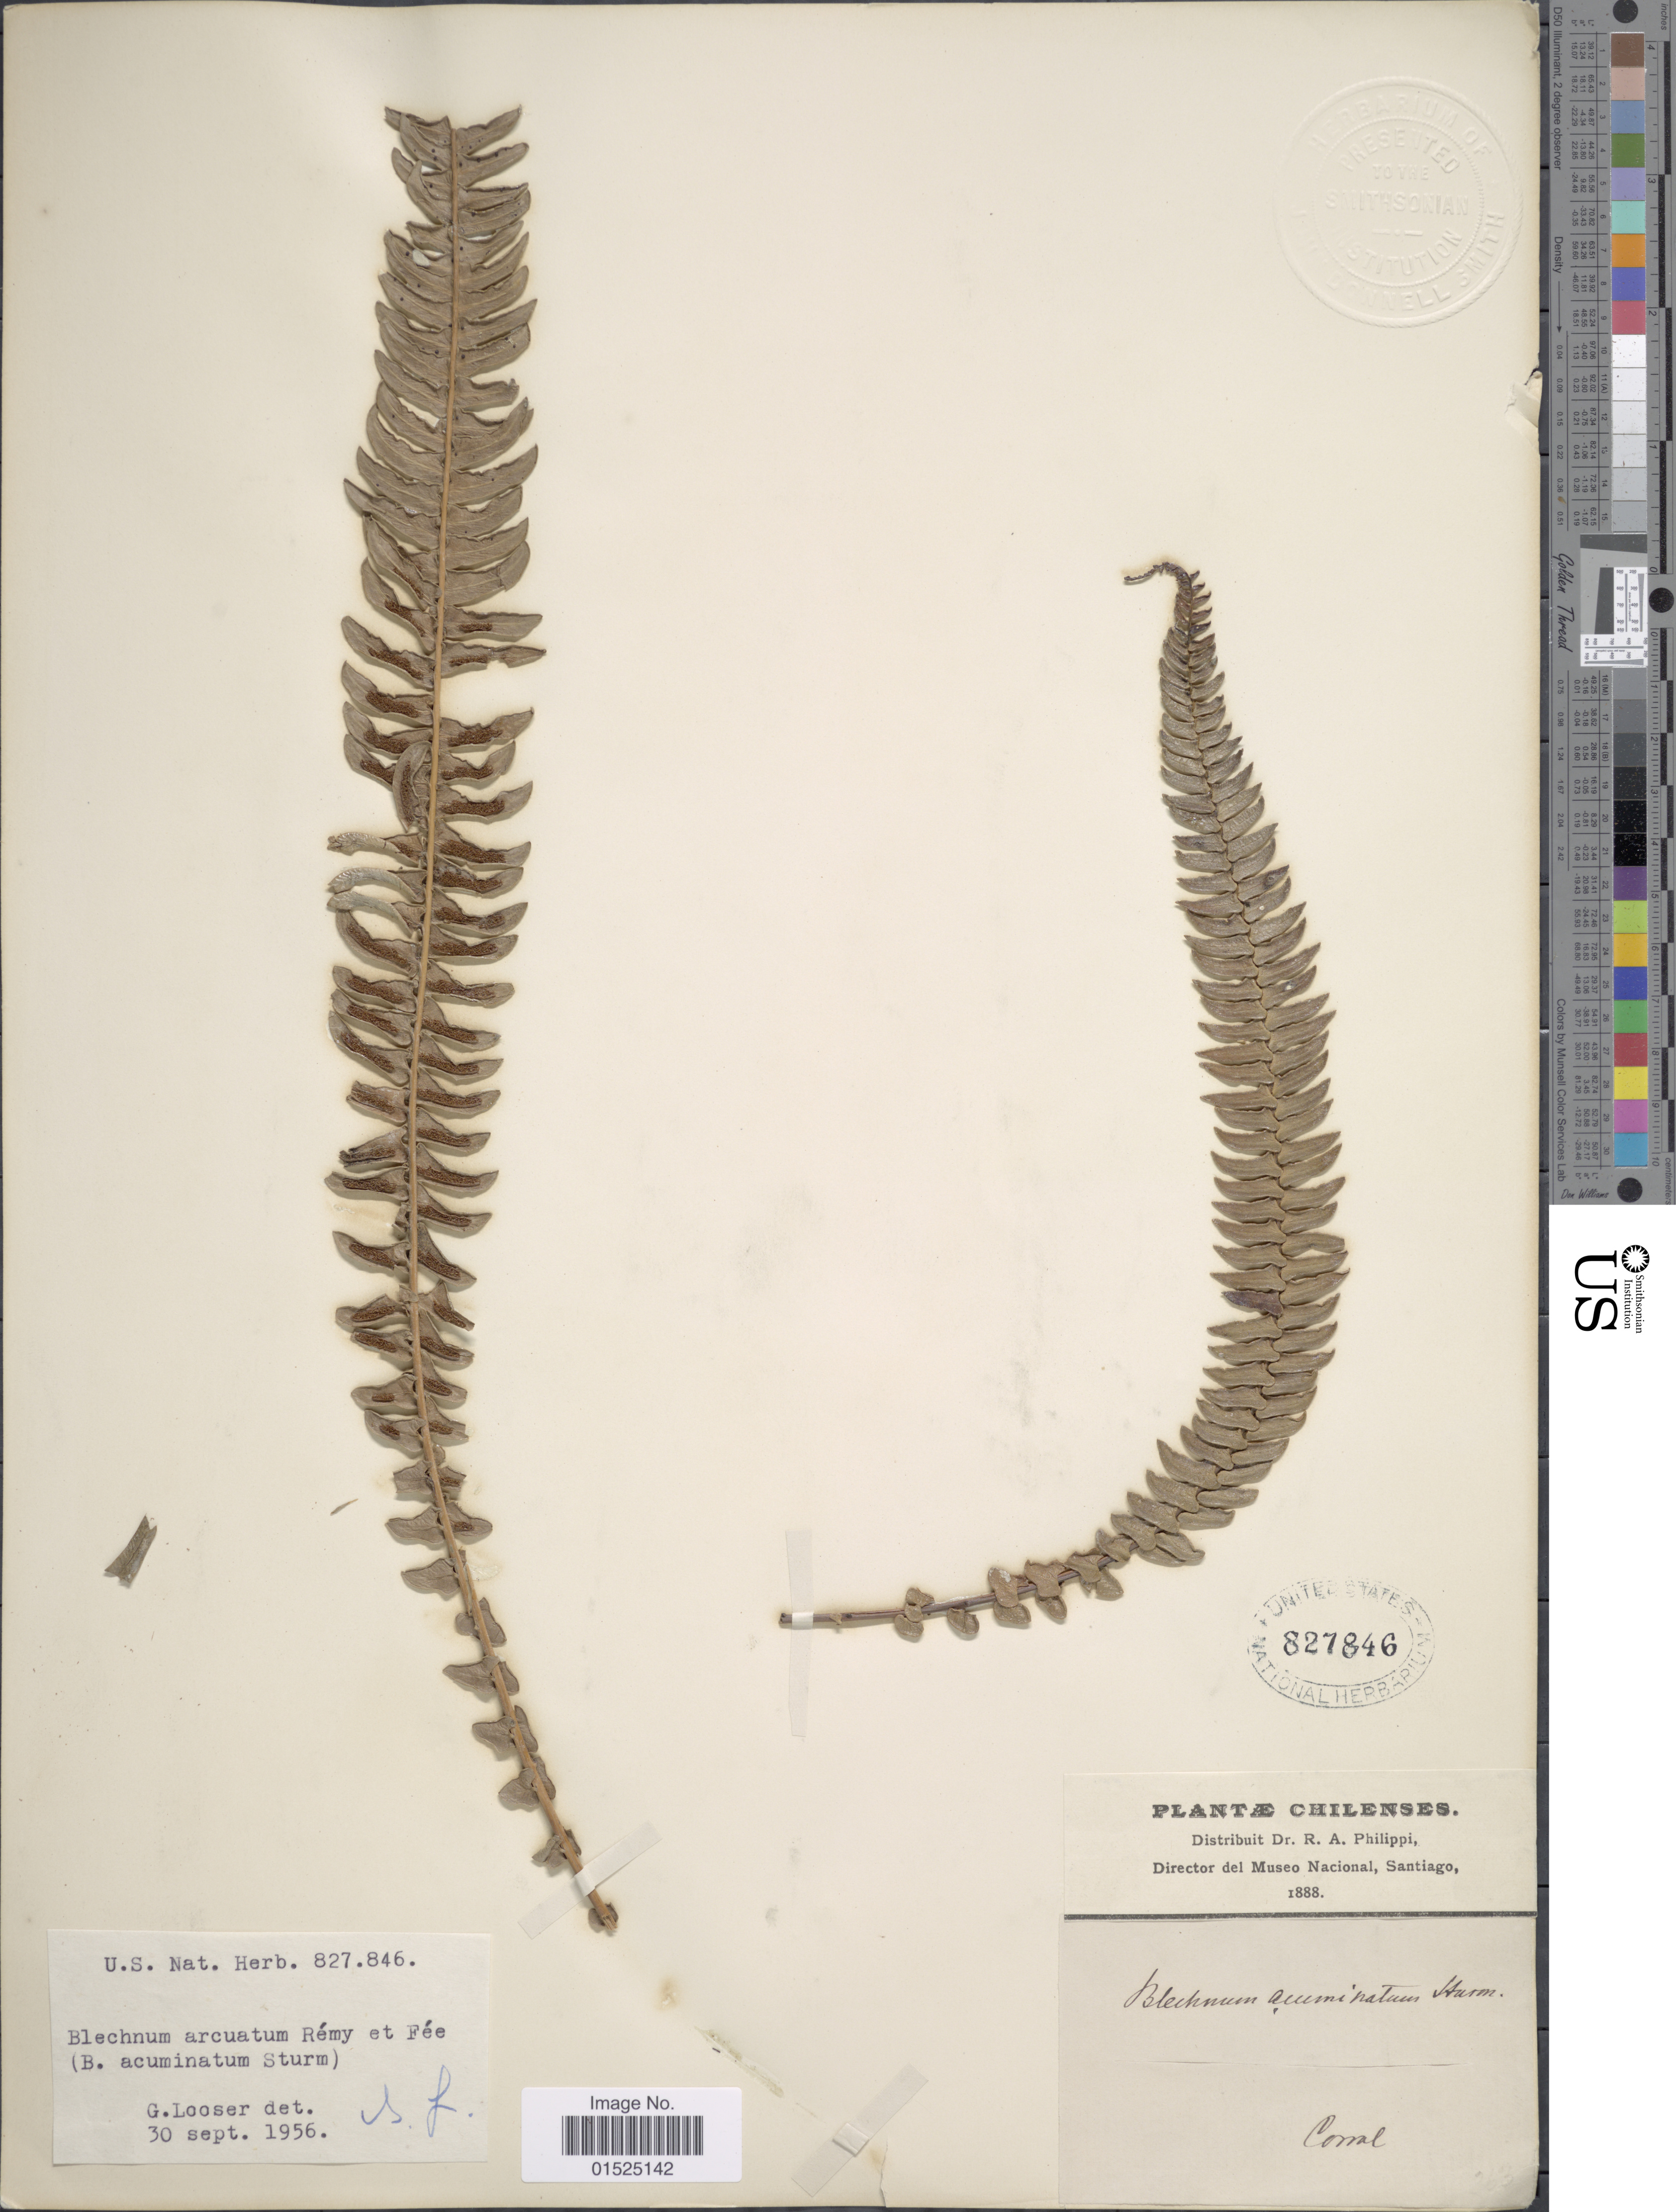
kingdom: Plantae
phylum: Tracheophyta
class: Polypodiopsida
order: Polypodiales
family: Blechnaceae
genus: Blechnum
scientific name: Blechnum arcuatum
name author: Remy ex Fée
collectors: R. A. Philippi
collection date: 1888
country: Chile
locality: Corral.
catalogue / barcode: US 827846